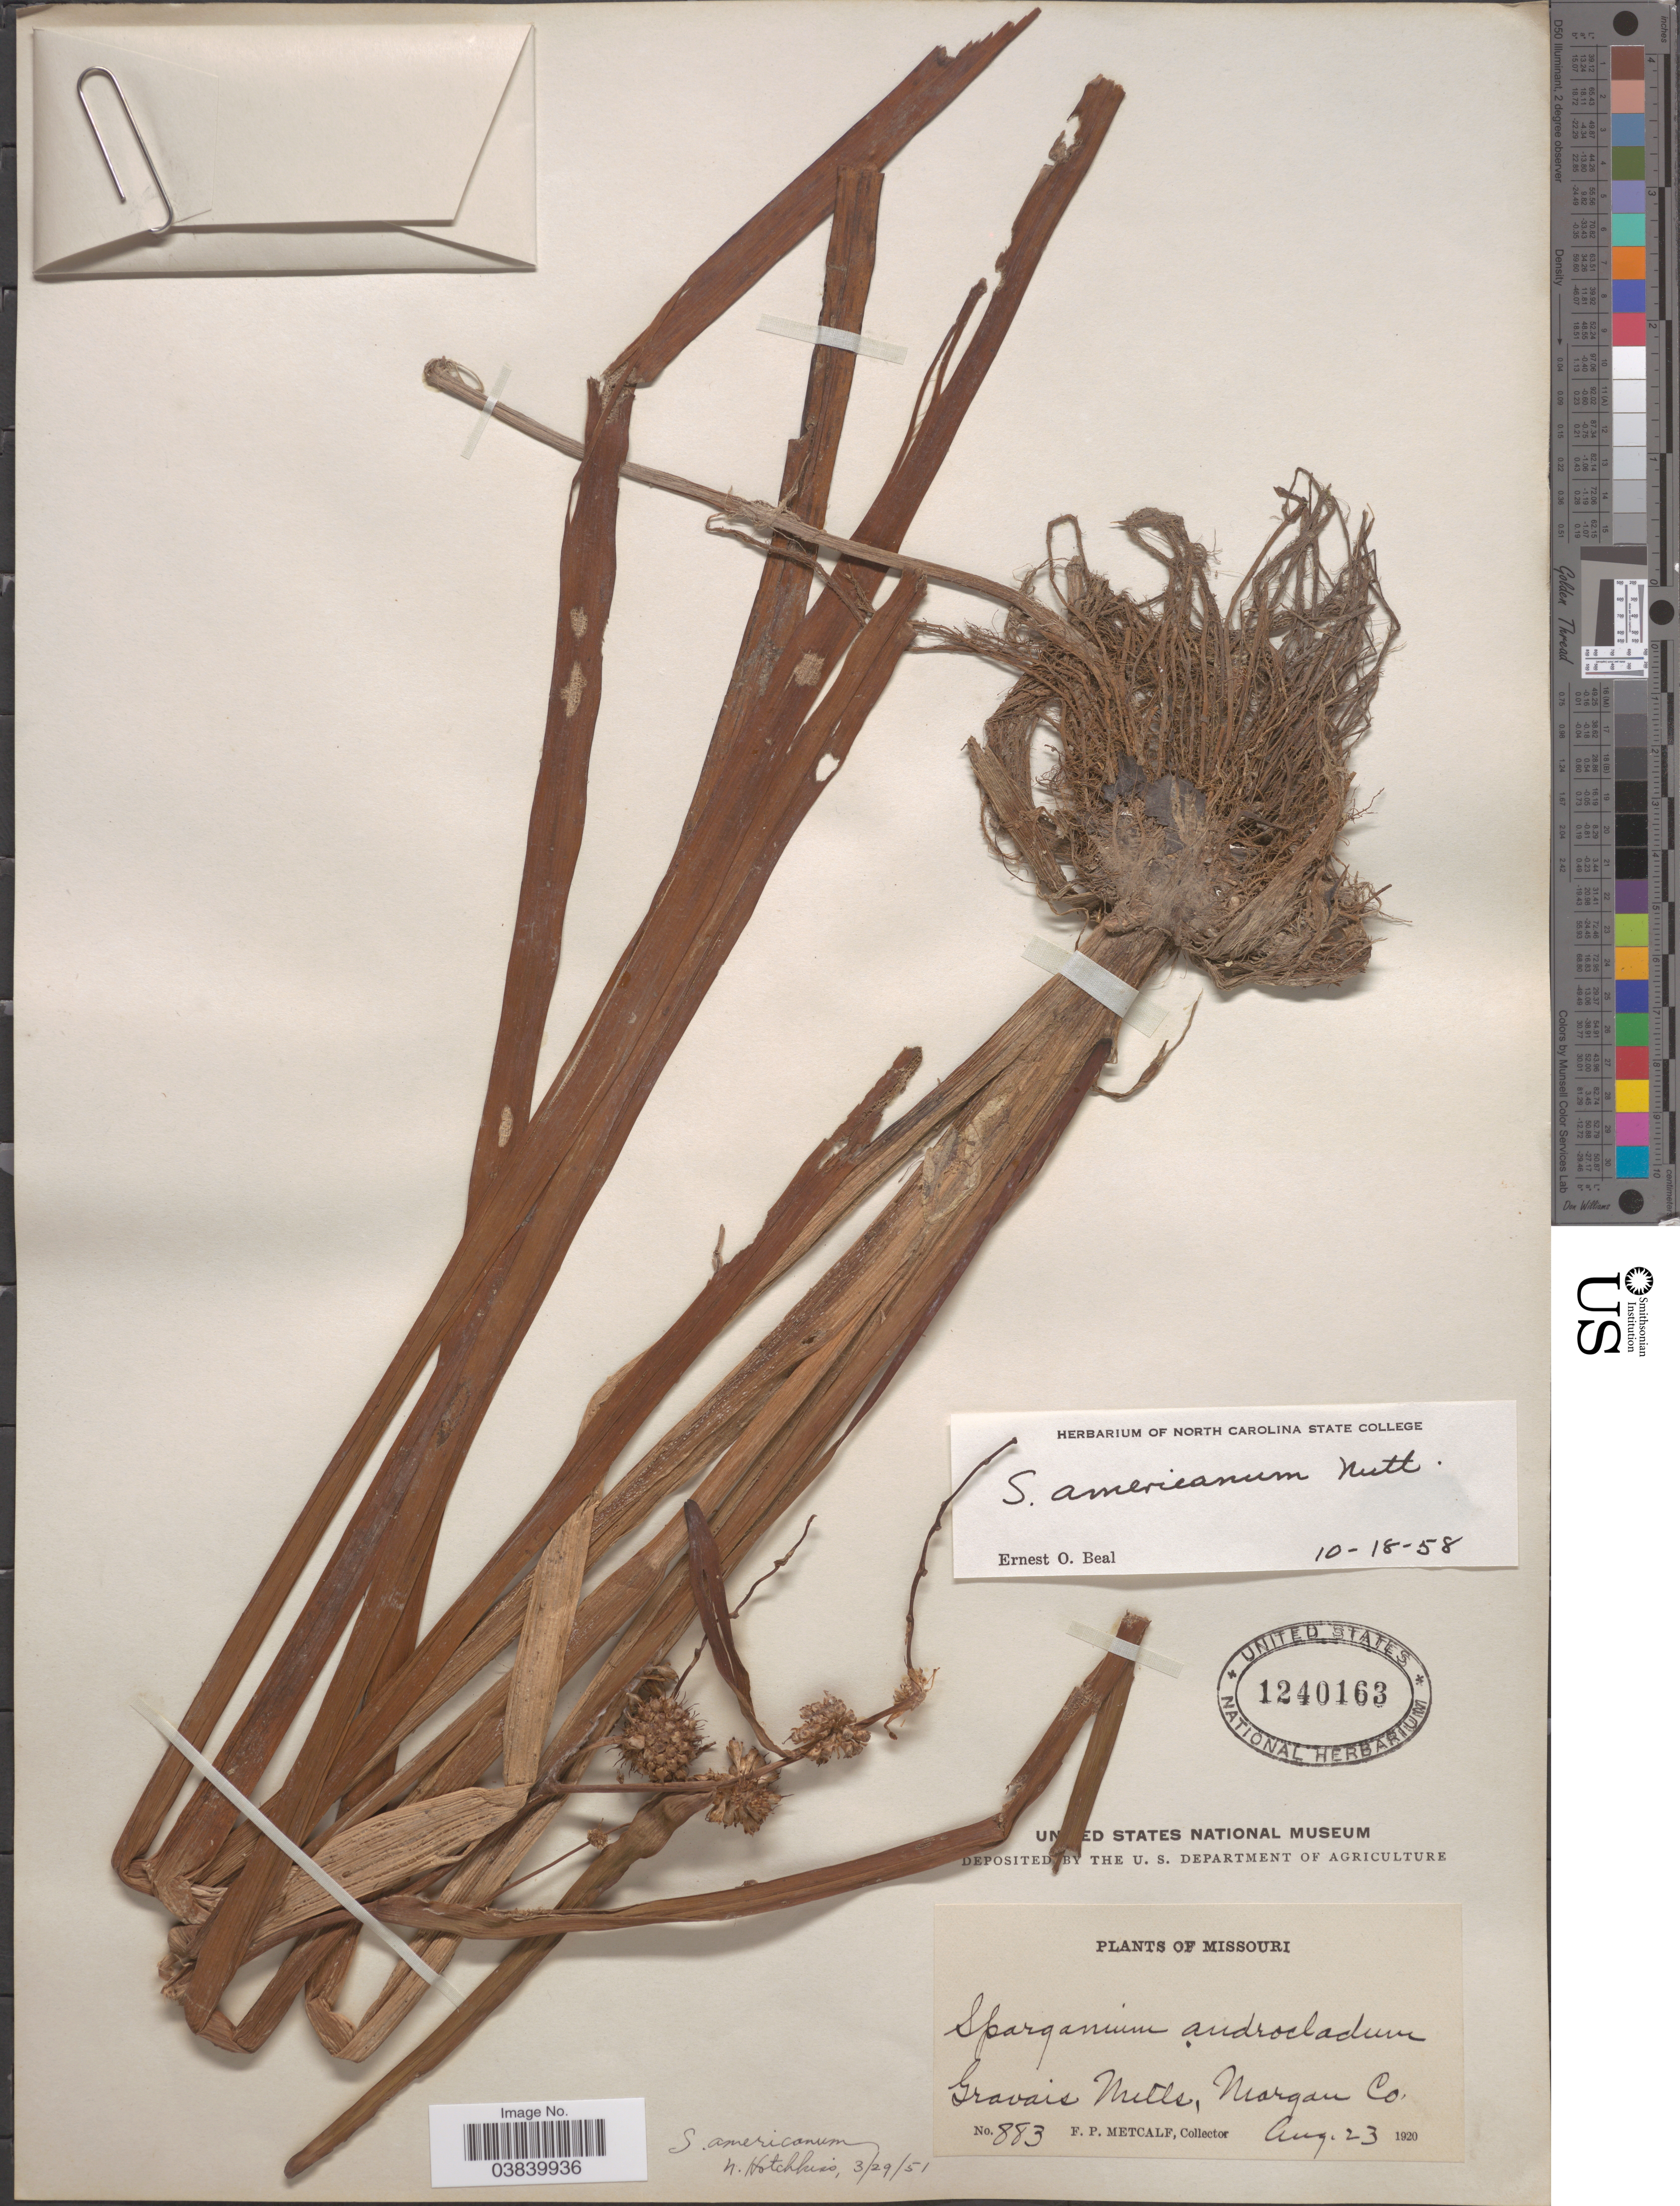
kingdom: Plantae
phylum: Tracheophyta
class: Liliopsida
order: Poales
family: Typhaceae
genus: Sparganium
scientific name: Sparganium americanum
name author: Nutt.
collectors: F. Metcalf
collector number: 883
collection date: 1920-08-23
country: United States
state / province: Missouri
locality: Gravais Mills, Morgan Co.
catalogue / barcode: US 1240163